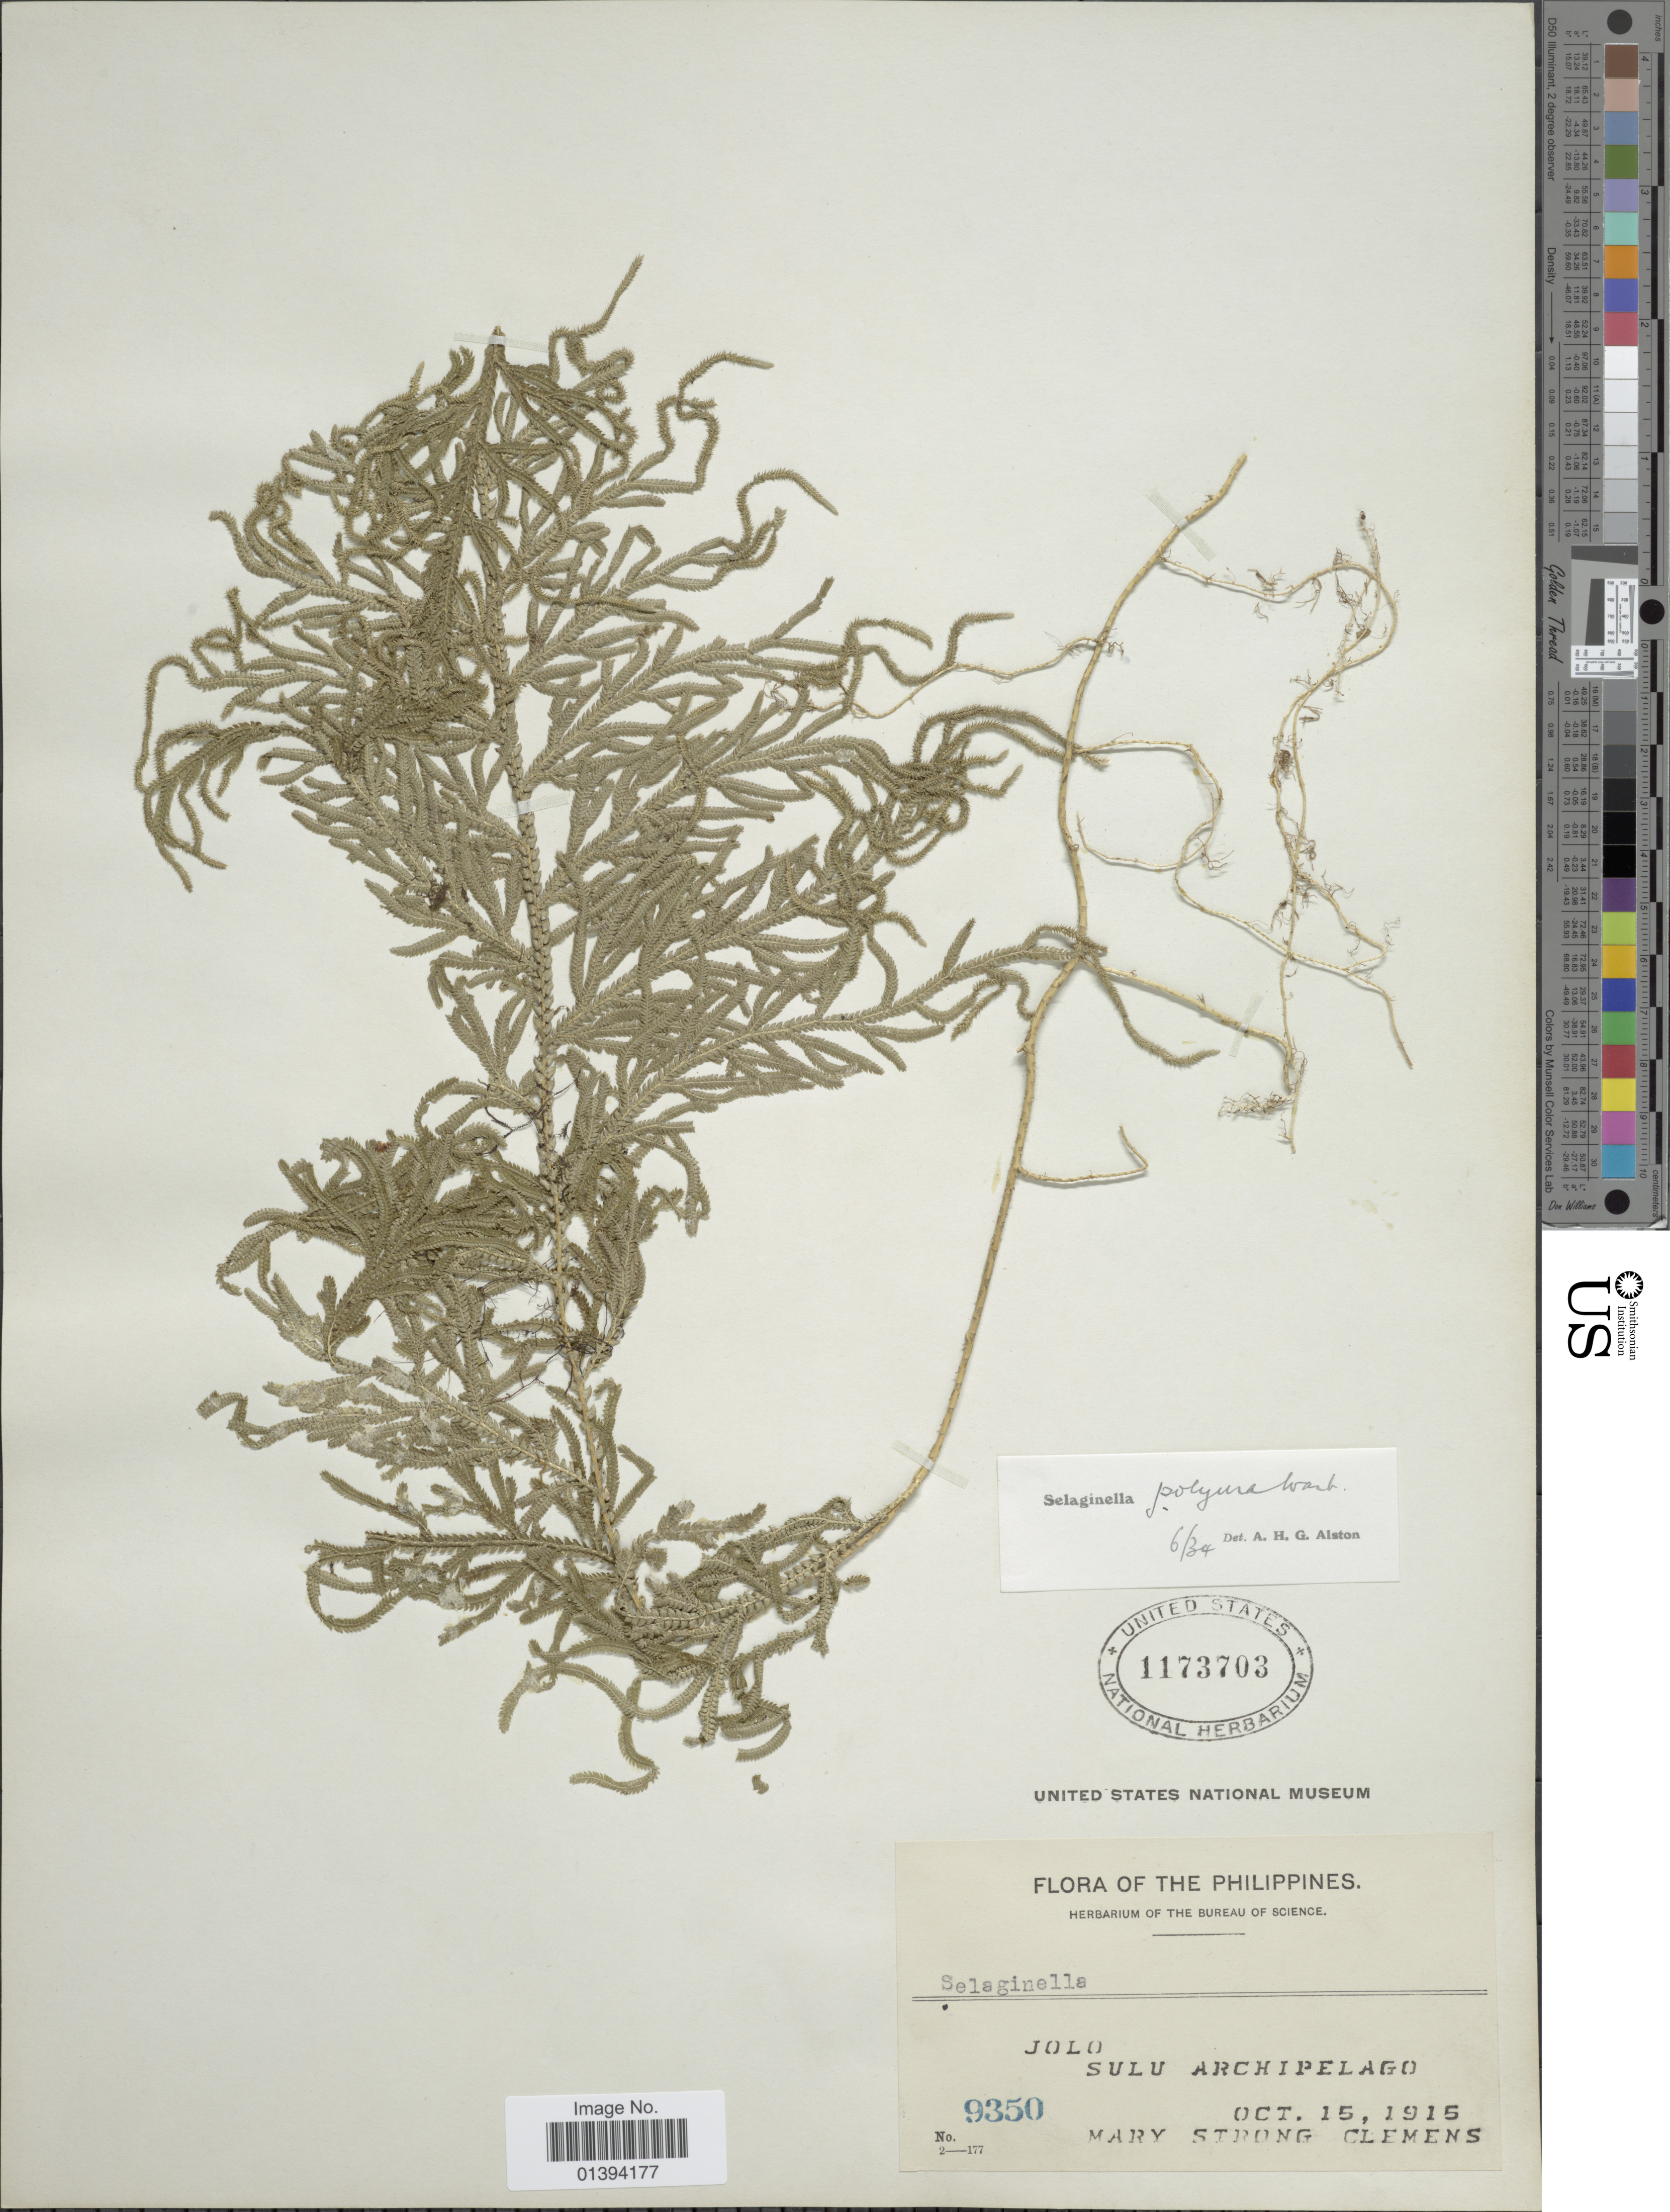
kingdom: Plantae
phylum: Tracheophyta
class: Lycopodiopsida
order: Selaginellales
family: Selaginellaceae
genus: Selaginella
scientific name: Selaginella polyura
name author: Warb.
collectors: M. S. Clemens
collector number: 9350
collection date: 1915-10-15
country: Philippines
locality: Jolo Sulu Archipelago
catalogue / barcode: US 1173703